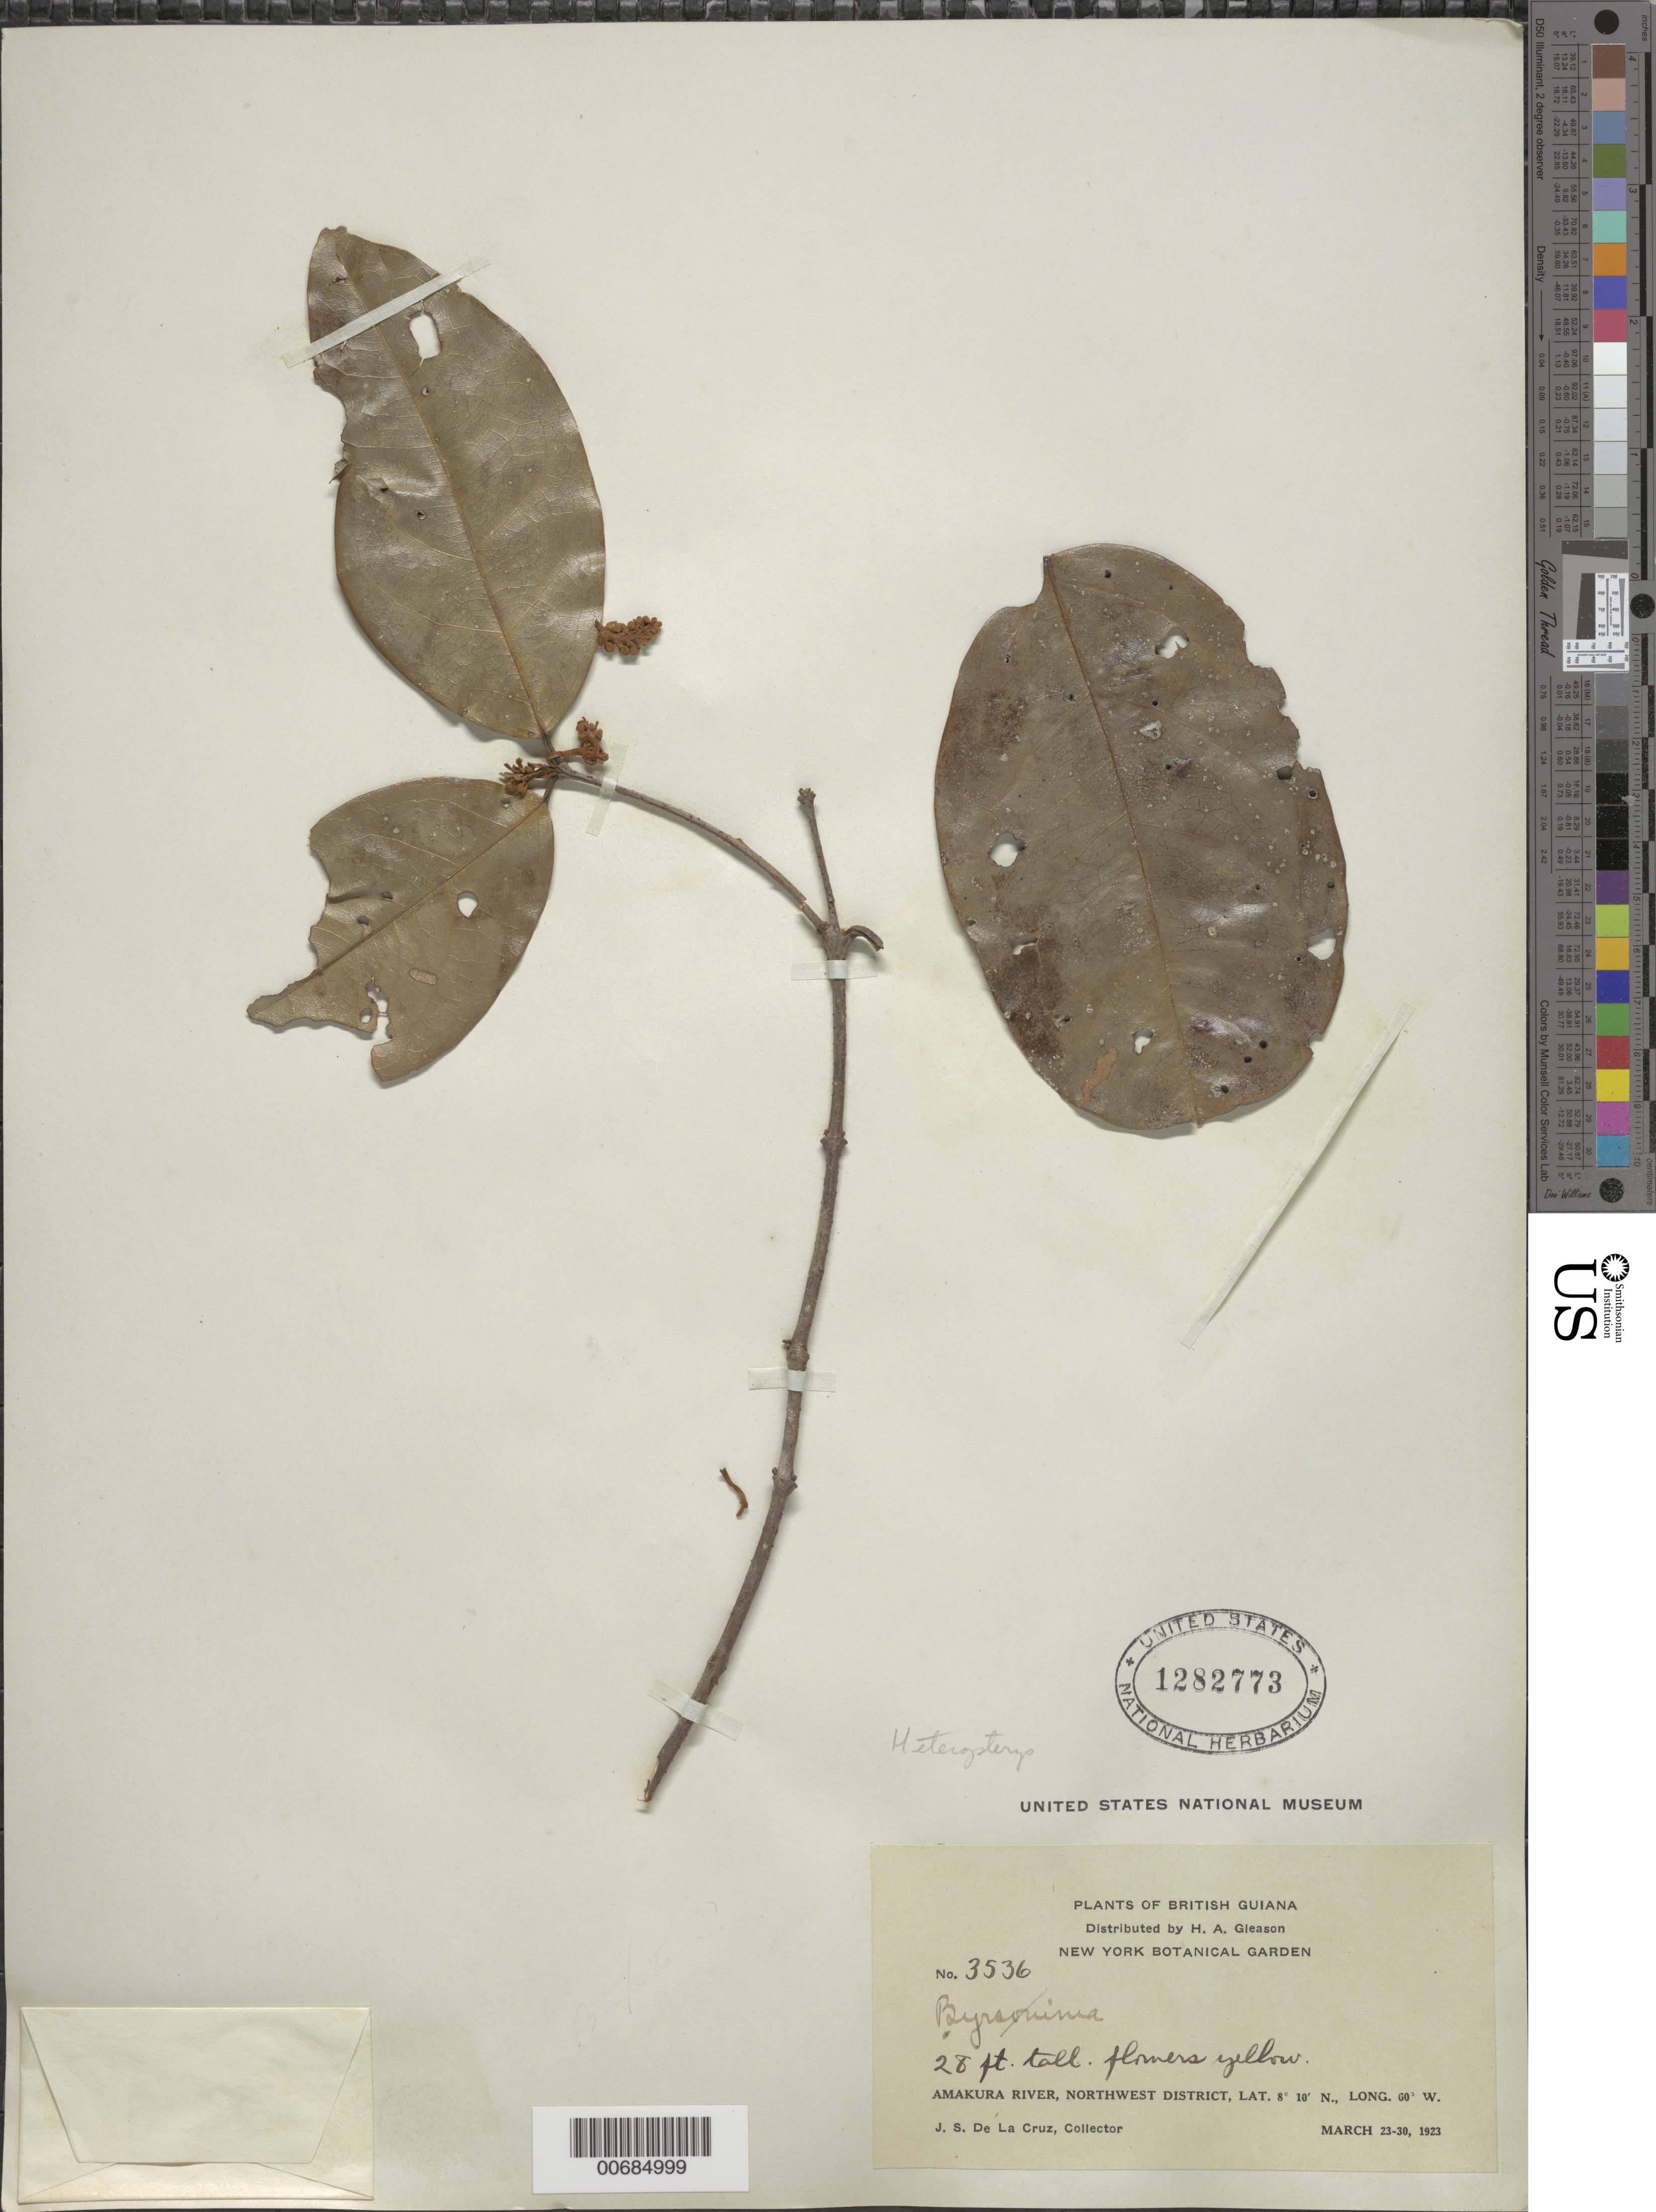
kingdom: Plantae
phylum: Tracheophyta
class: Magnoliopsida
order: Malpighiales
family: Malpighiaceae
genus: Heteropterys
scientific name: Heteropterys sp.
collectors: J. S. de la Cruz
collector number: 3536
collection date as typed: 23-Mar-23 to 30-Mar-23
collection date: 1923-03-23/1923-03-30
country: Guyana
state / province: Barima-Waini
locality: Amakura R., NW District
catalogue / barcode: US 1282773